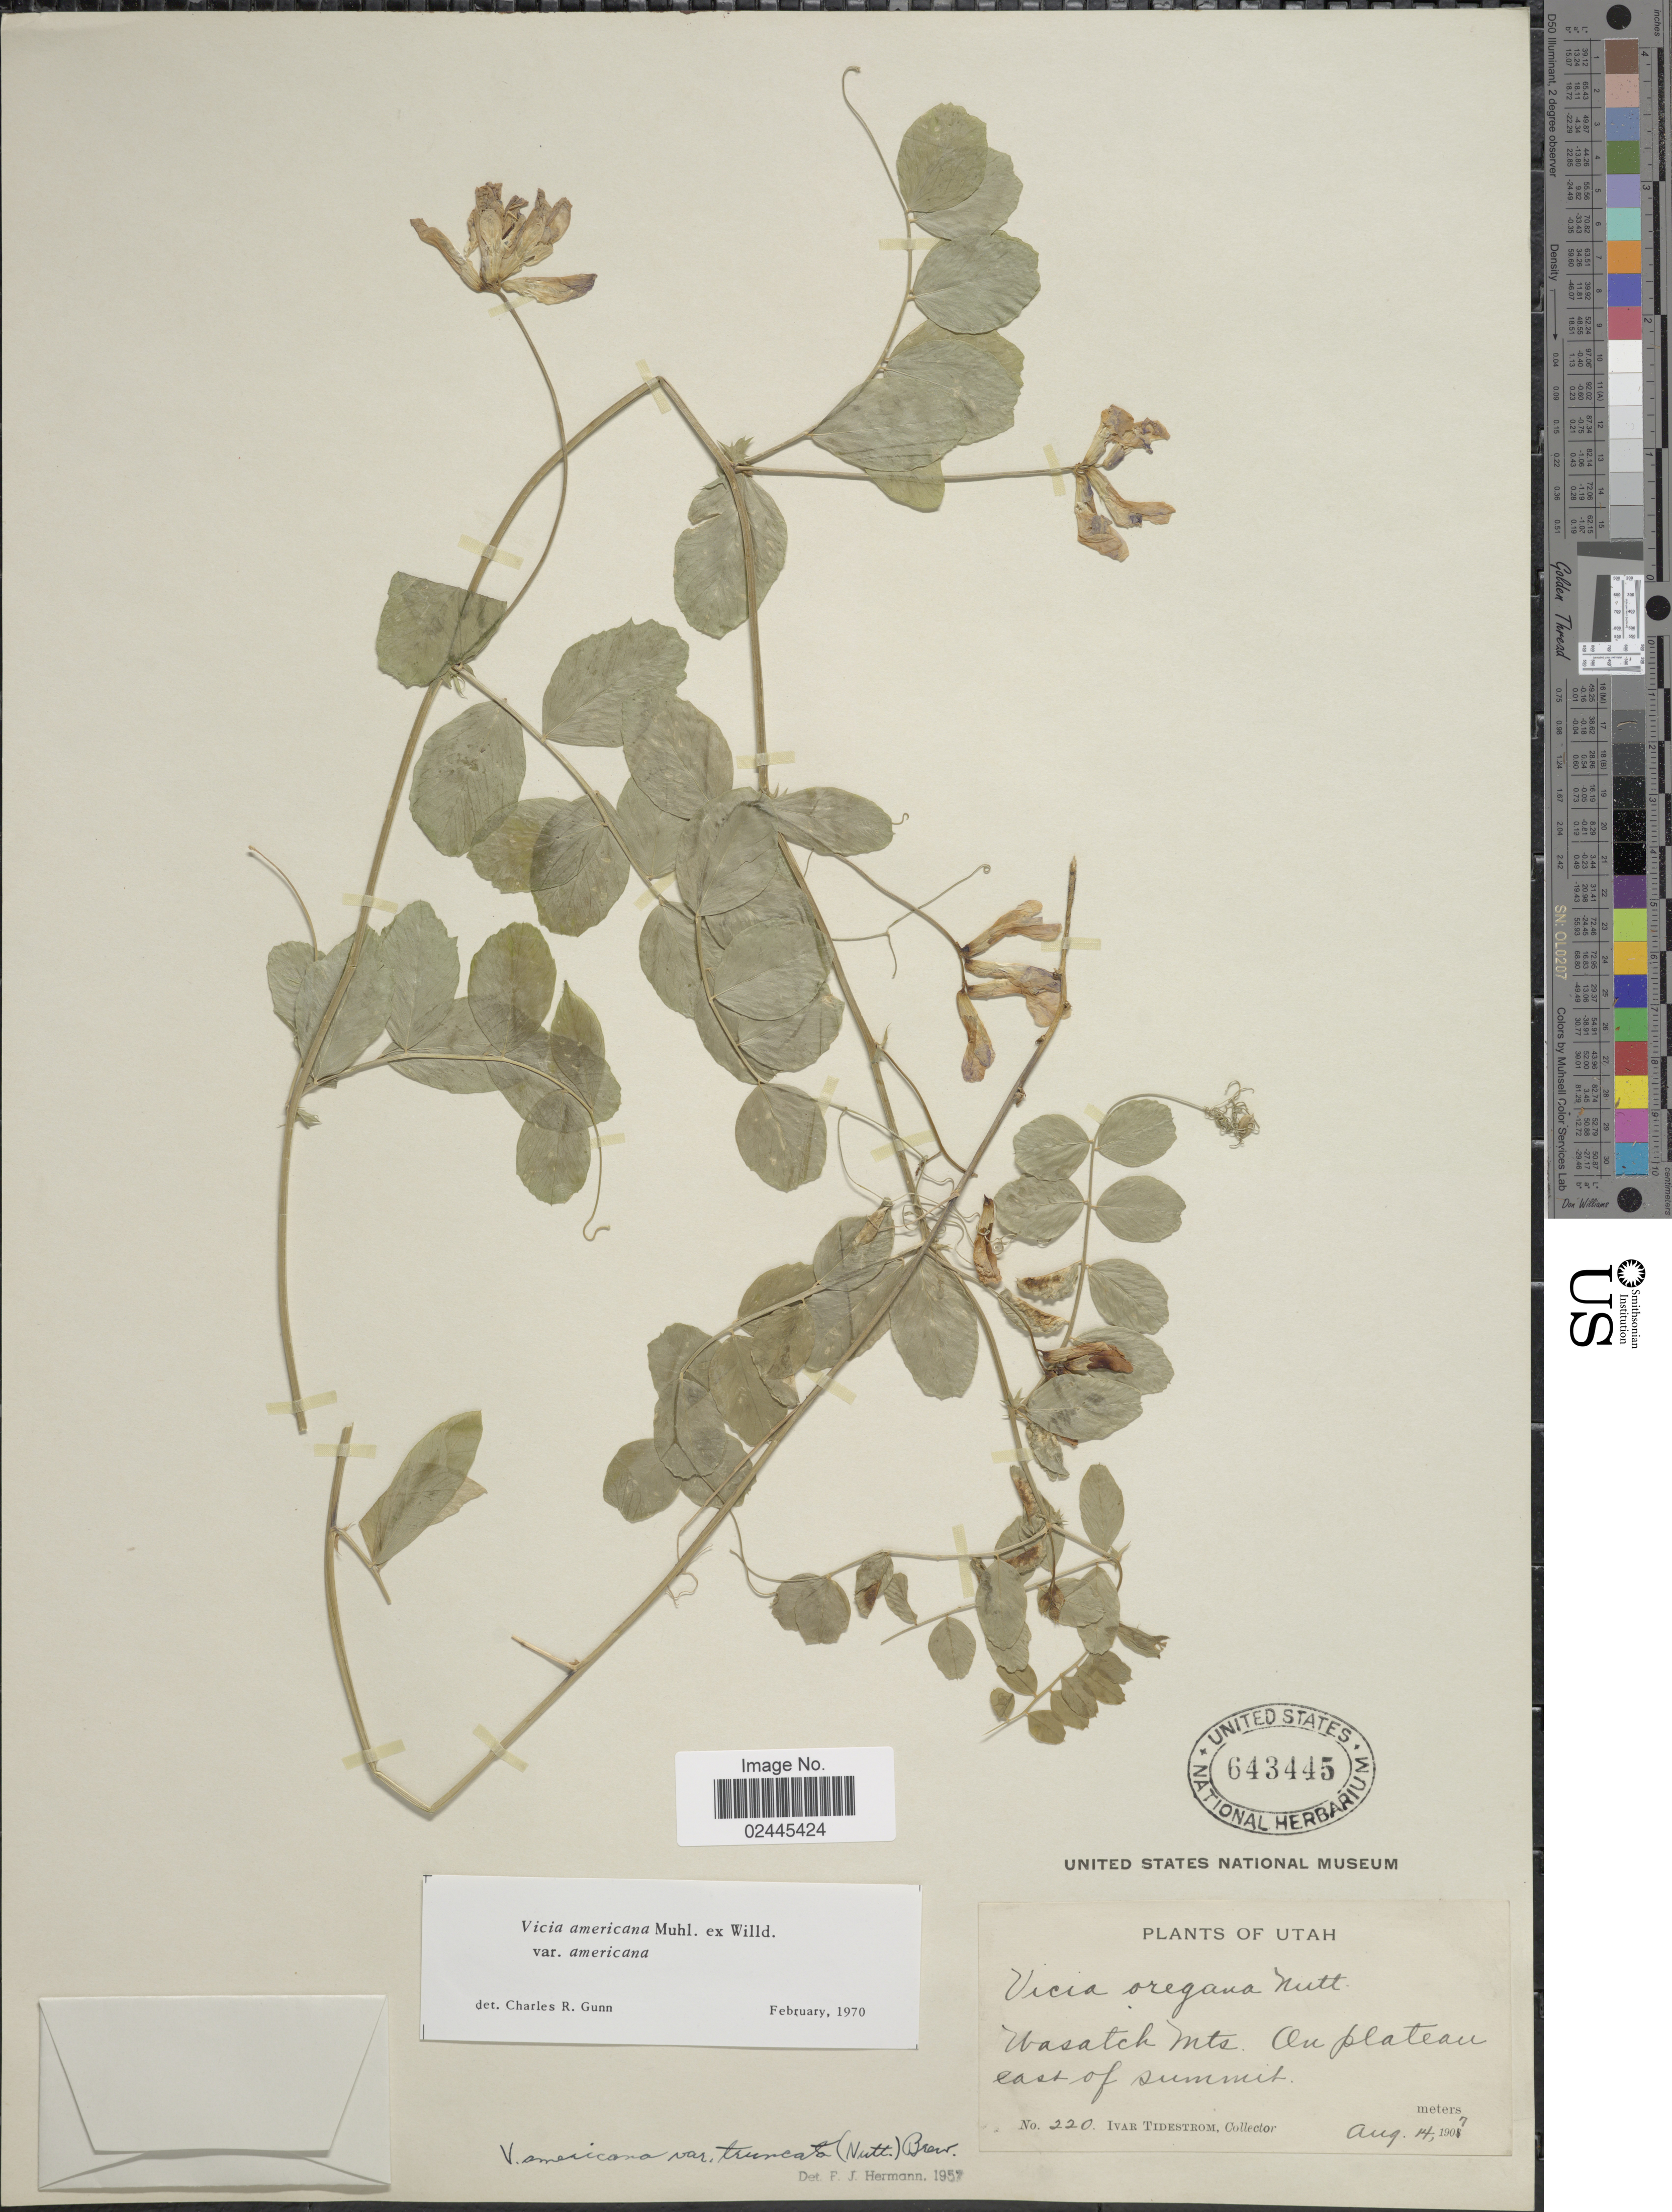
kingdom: Plantae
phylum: Tracheophyta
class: Magnoliopsida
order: Fabales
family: Fabaceae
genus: Vicia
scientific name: Vicia americana var. americana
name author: Muhl. ex Willd.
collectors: I. F. Tidestrom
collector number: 220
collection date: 1907-08-14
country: United States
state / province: Utah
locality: Wasatch Mts. On plateau east of summit.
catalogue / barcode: US 643445